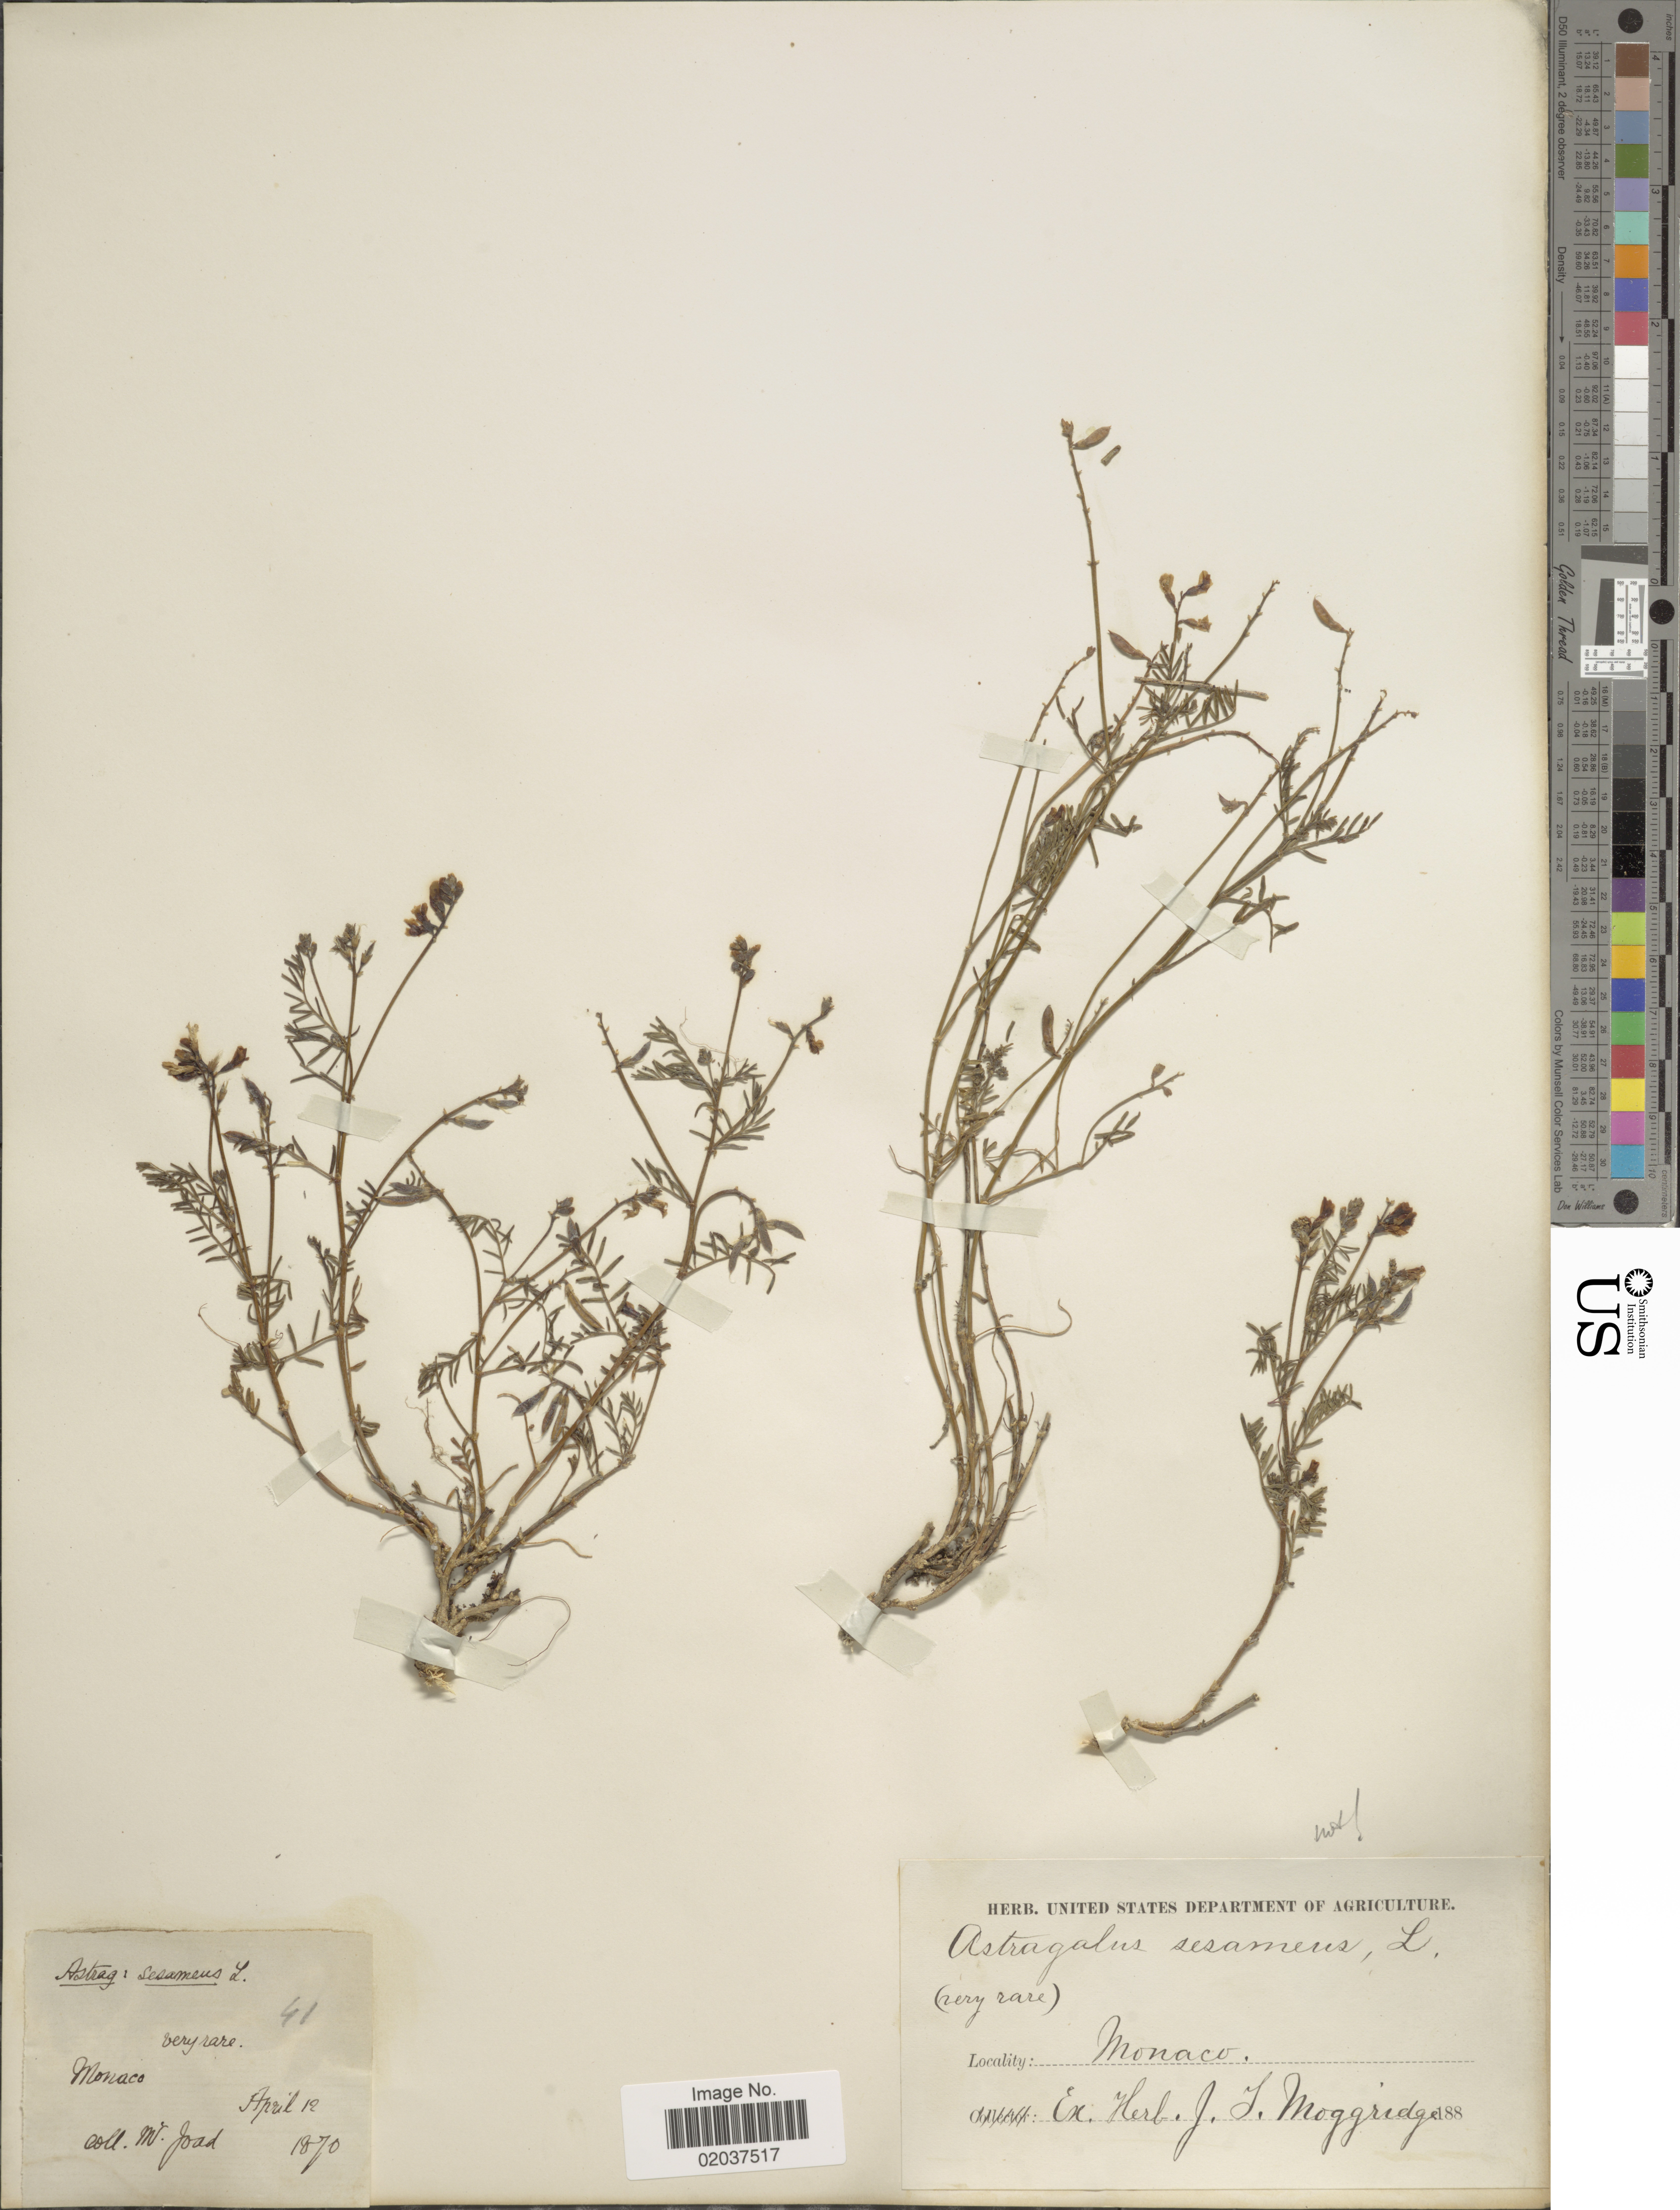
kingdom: Plantae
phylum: Tracheophyta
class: Magnoliopsida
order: Fabales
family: Fabaceae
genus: Astragalus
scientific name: Astragalus sp.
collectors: M. Joad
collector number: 41*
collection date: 1870-04-12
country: Monaco